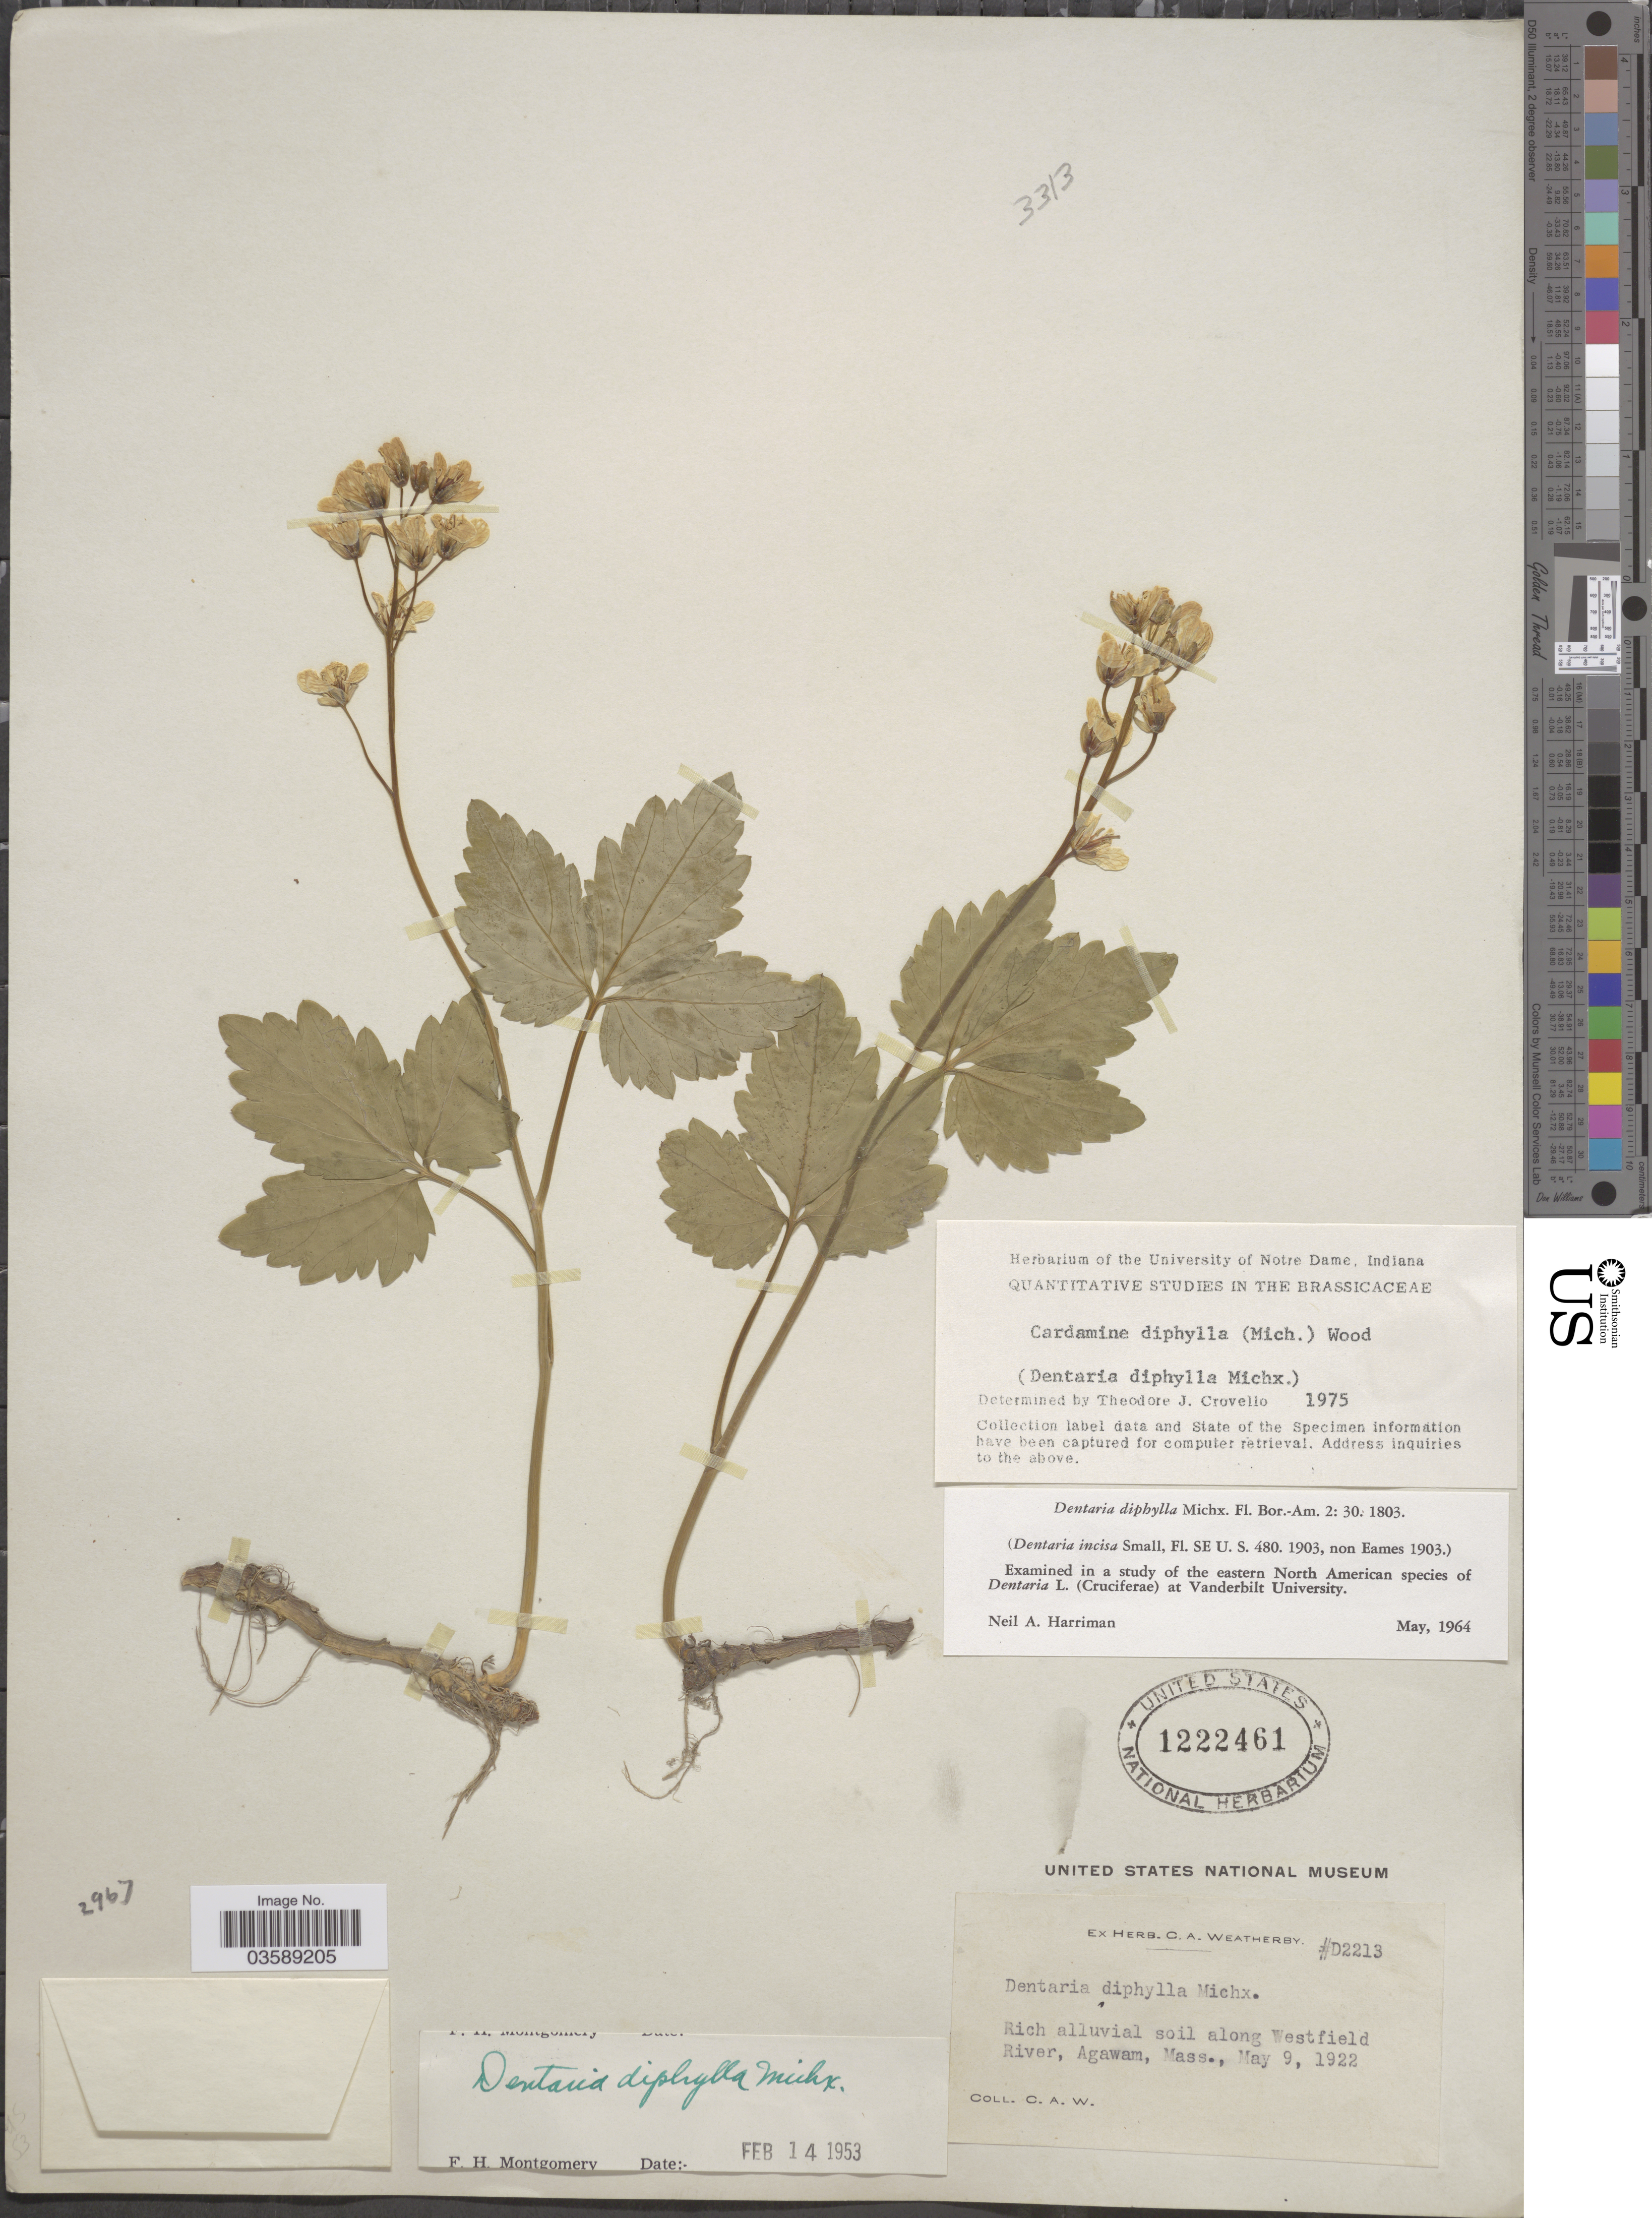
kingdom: Plantae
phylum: Tracheophyta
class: Magnoliopsida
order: Brassicales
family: Brassicaceae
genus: Cardamine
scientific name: Cardamine diphylla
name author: (Michx.) Alph. Wood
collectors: C. A. Weatherby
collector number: D2213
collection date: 1922-05-09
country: United States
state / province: Massachusetts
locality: Along Westfield River, Agawam.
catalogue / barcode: US 1222461